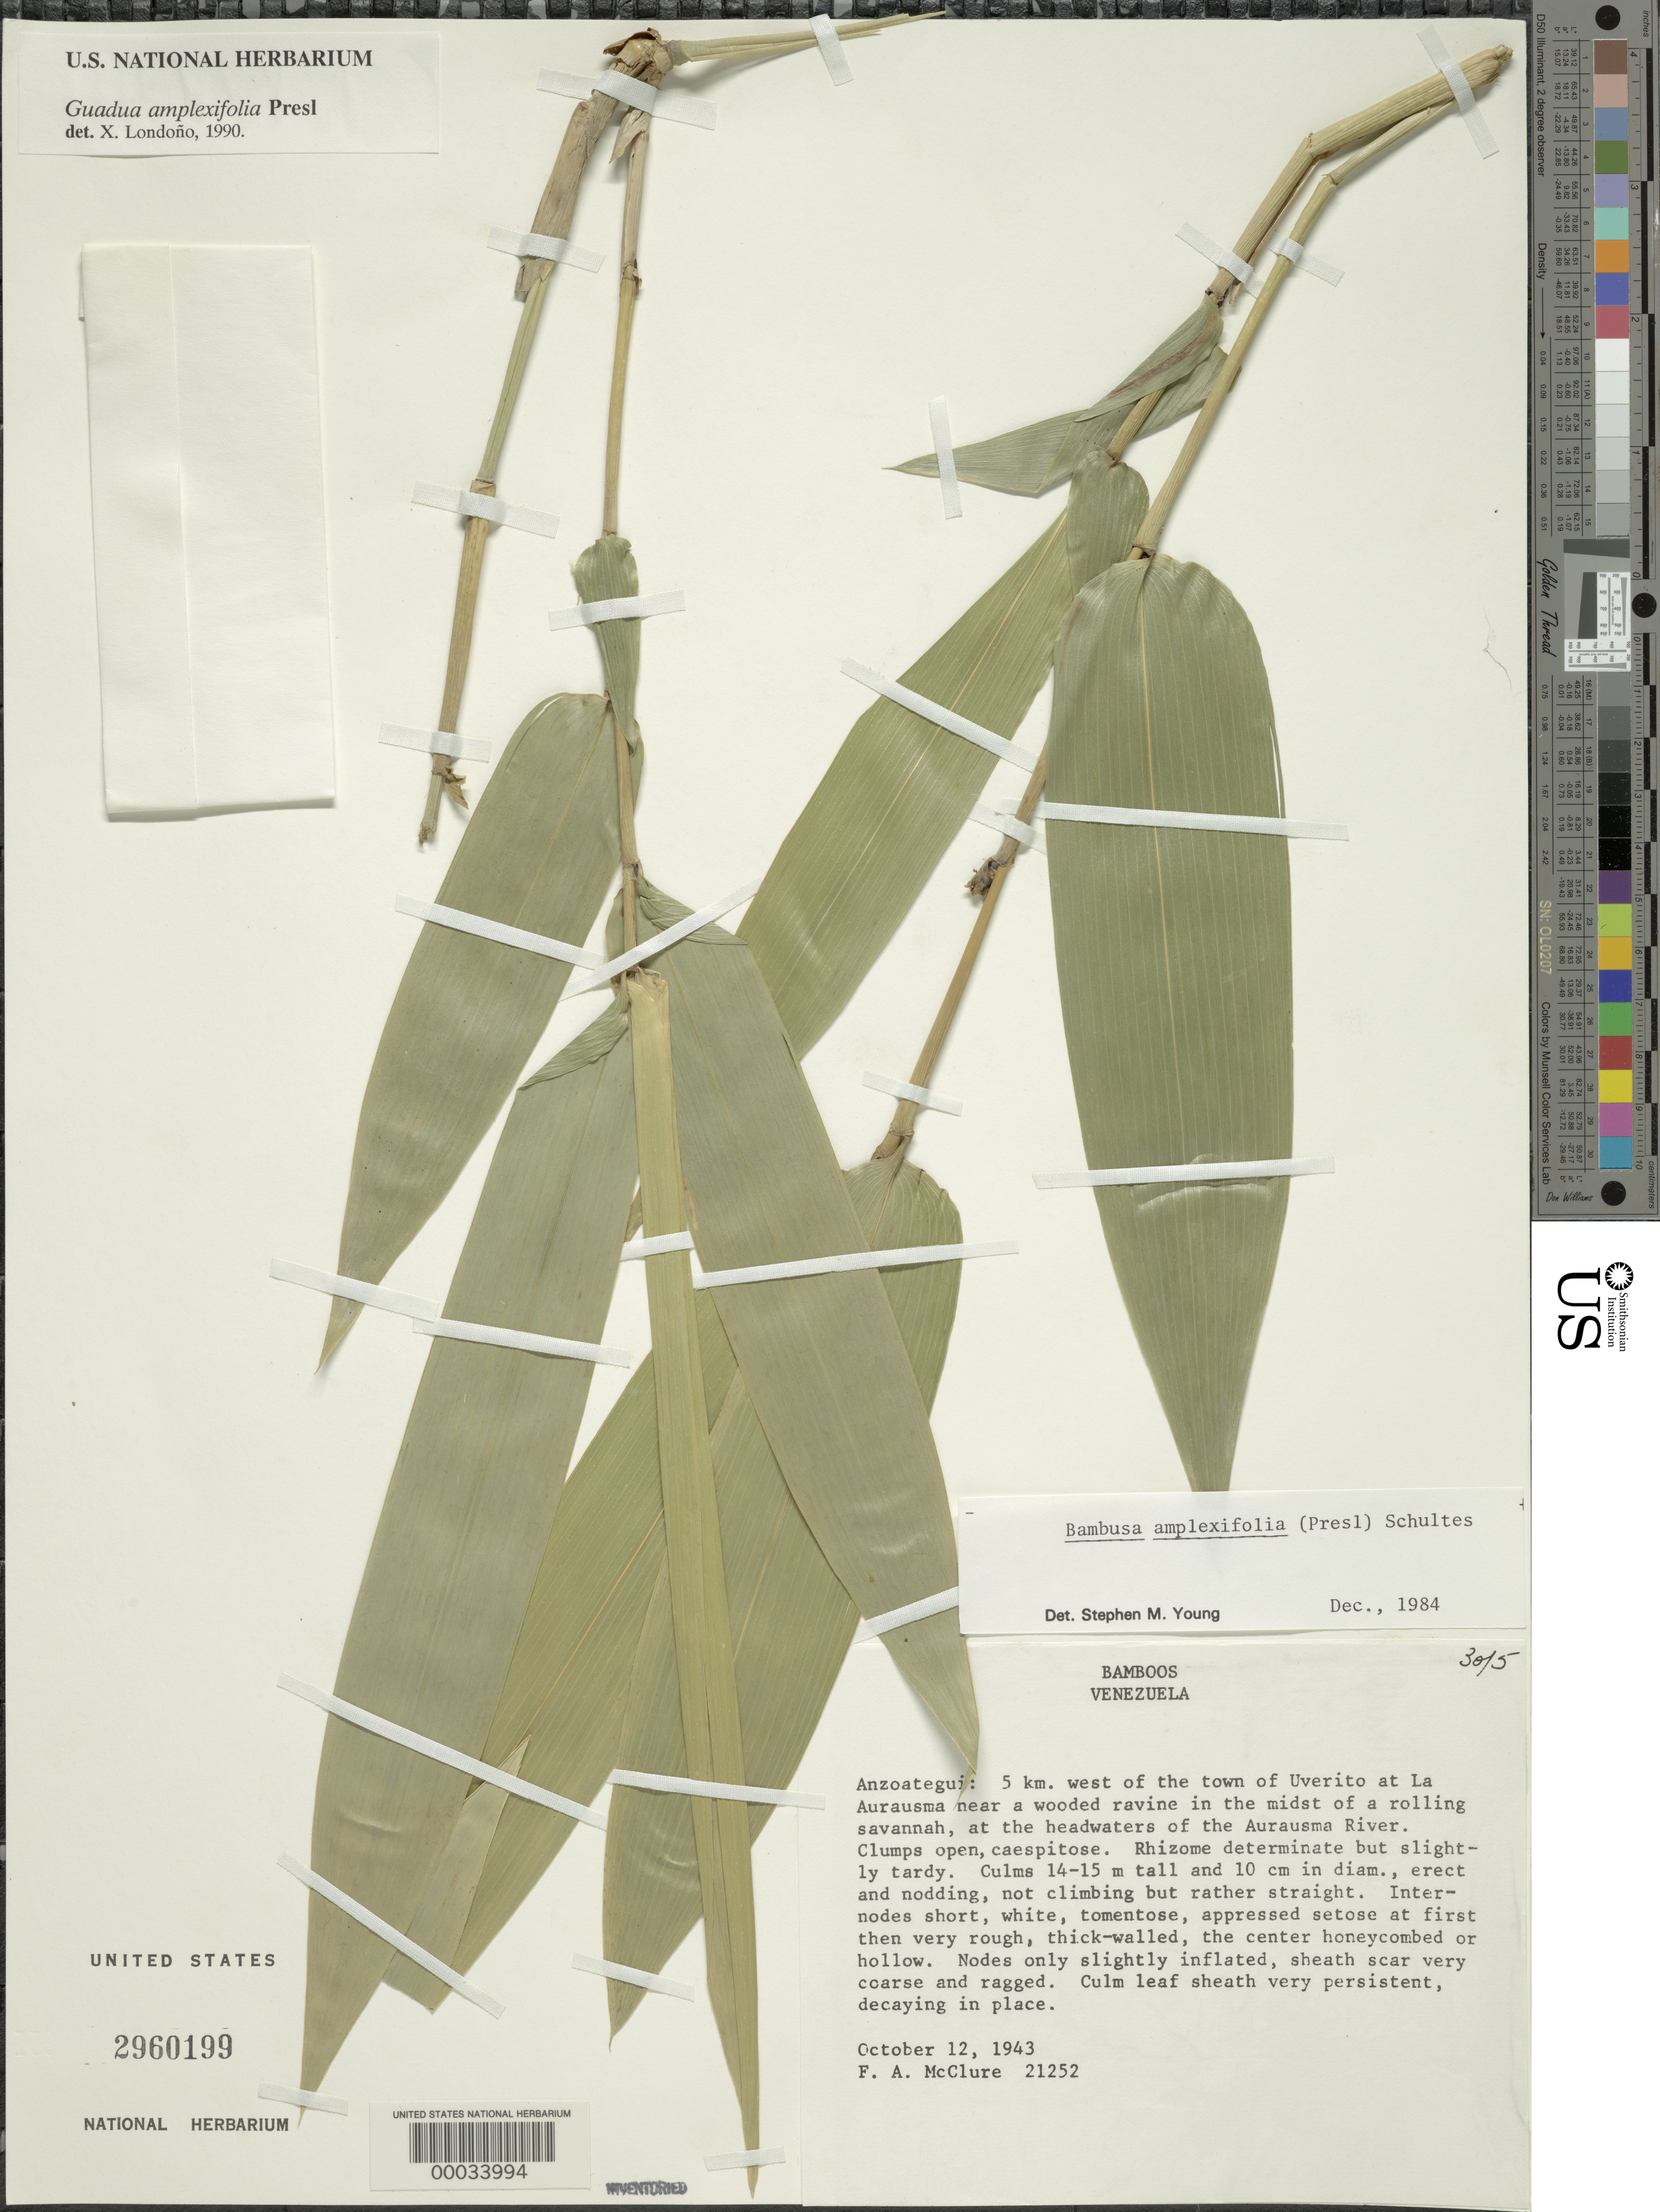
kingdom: Plantae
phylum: Tracheophyta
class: Liliopsida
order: Poales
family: Poaceae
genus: Guadua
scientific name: Guadua amplexifolia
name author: J. Presl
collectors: F. A. McClure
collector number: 21252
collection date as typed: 12 Oct 1943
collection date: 1943-10-12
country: Venezuela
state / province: Anzoategui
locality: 5 km w of the town of uverito at la aurausma near a wooded ravine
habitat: Near a wooded ravine in the midst of a rolling savanna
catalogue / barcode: US 2960199